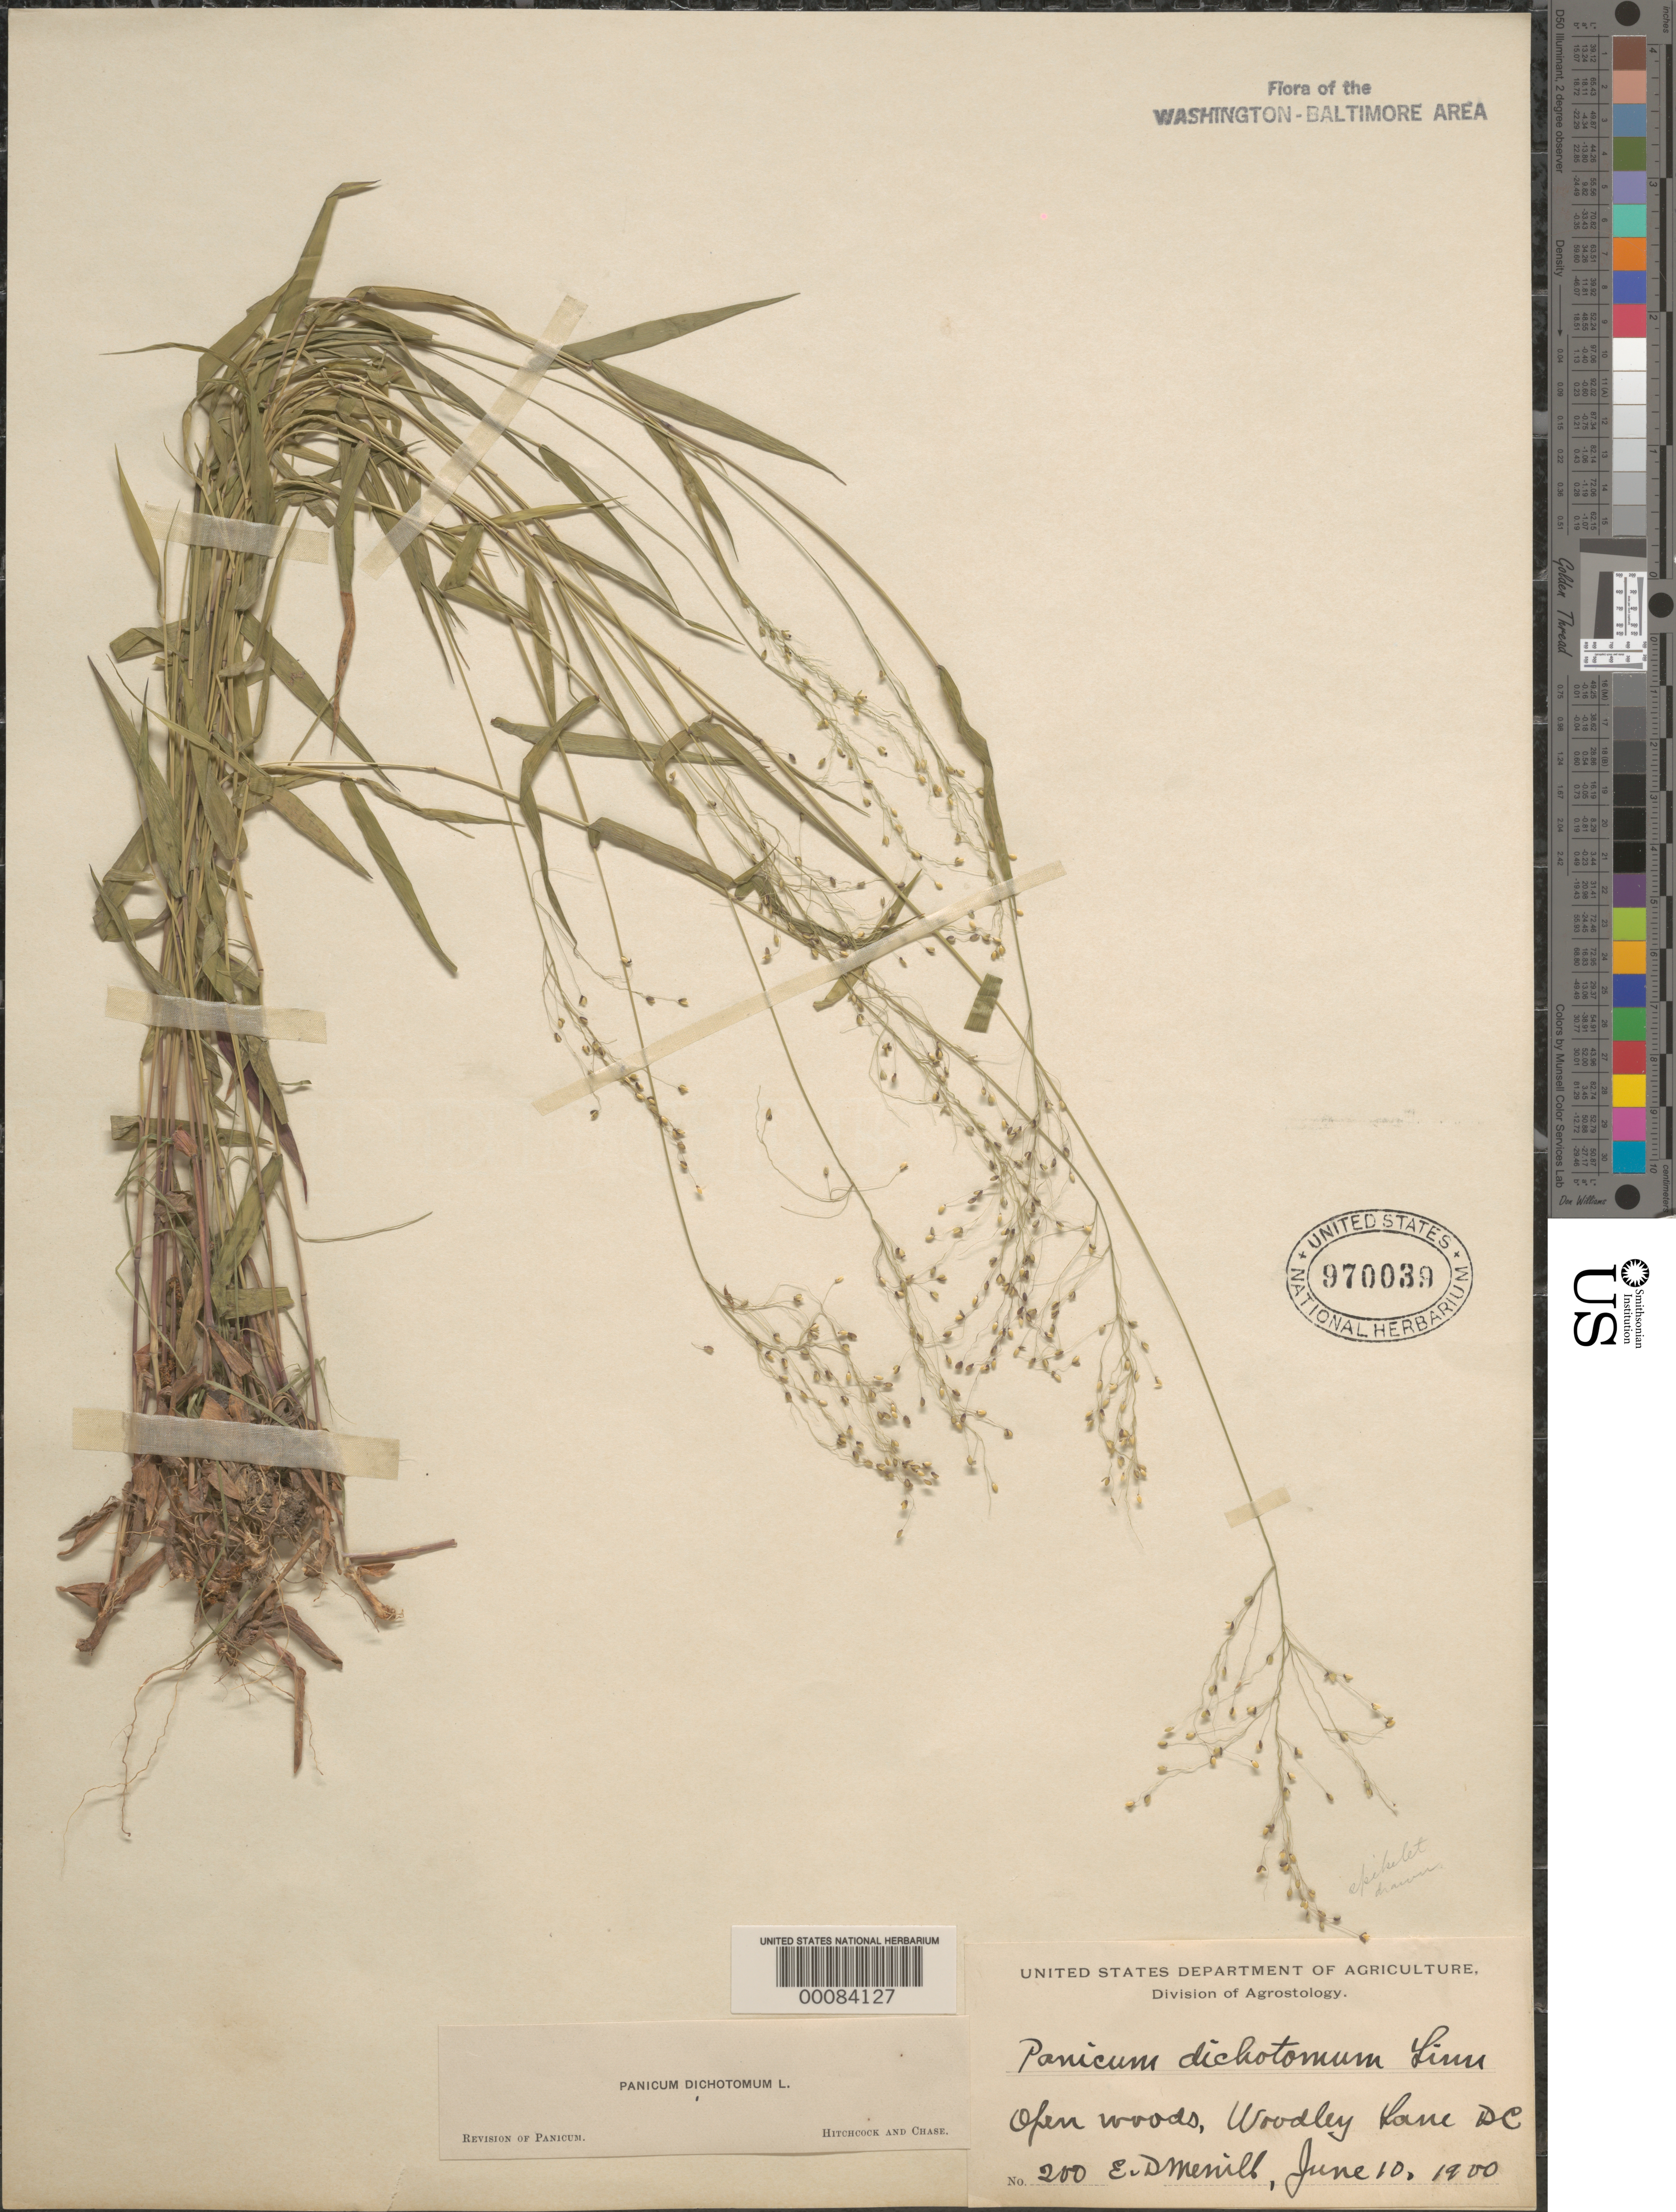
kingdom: Plantae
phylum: Tracheophyta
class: Liliopsida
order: Poales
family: Poaceae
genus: Dichanthelium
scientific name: Dichanthelium dichotomum var. dichotomum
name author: (L.) Gould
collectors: E. D. Merrill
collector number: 200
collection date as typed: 10 Jun 1900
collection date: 1900-06-10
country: United States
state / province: District of Columbia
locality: Woodley Lane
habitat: Open woods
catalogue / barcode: US 970039